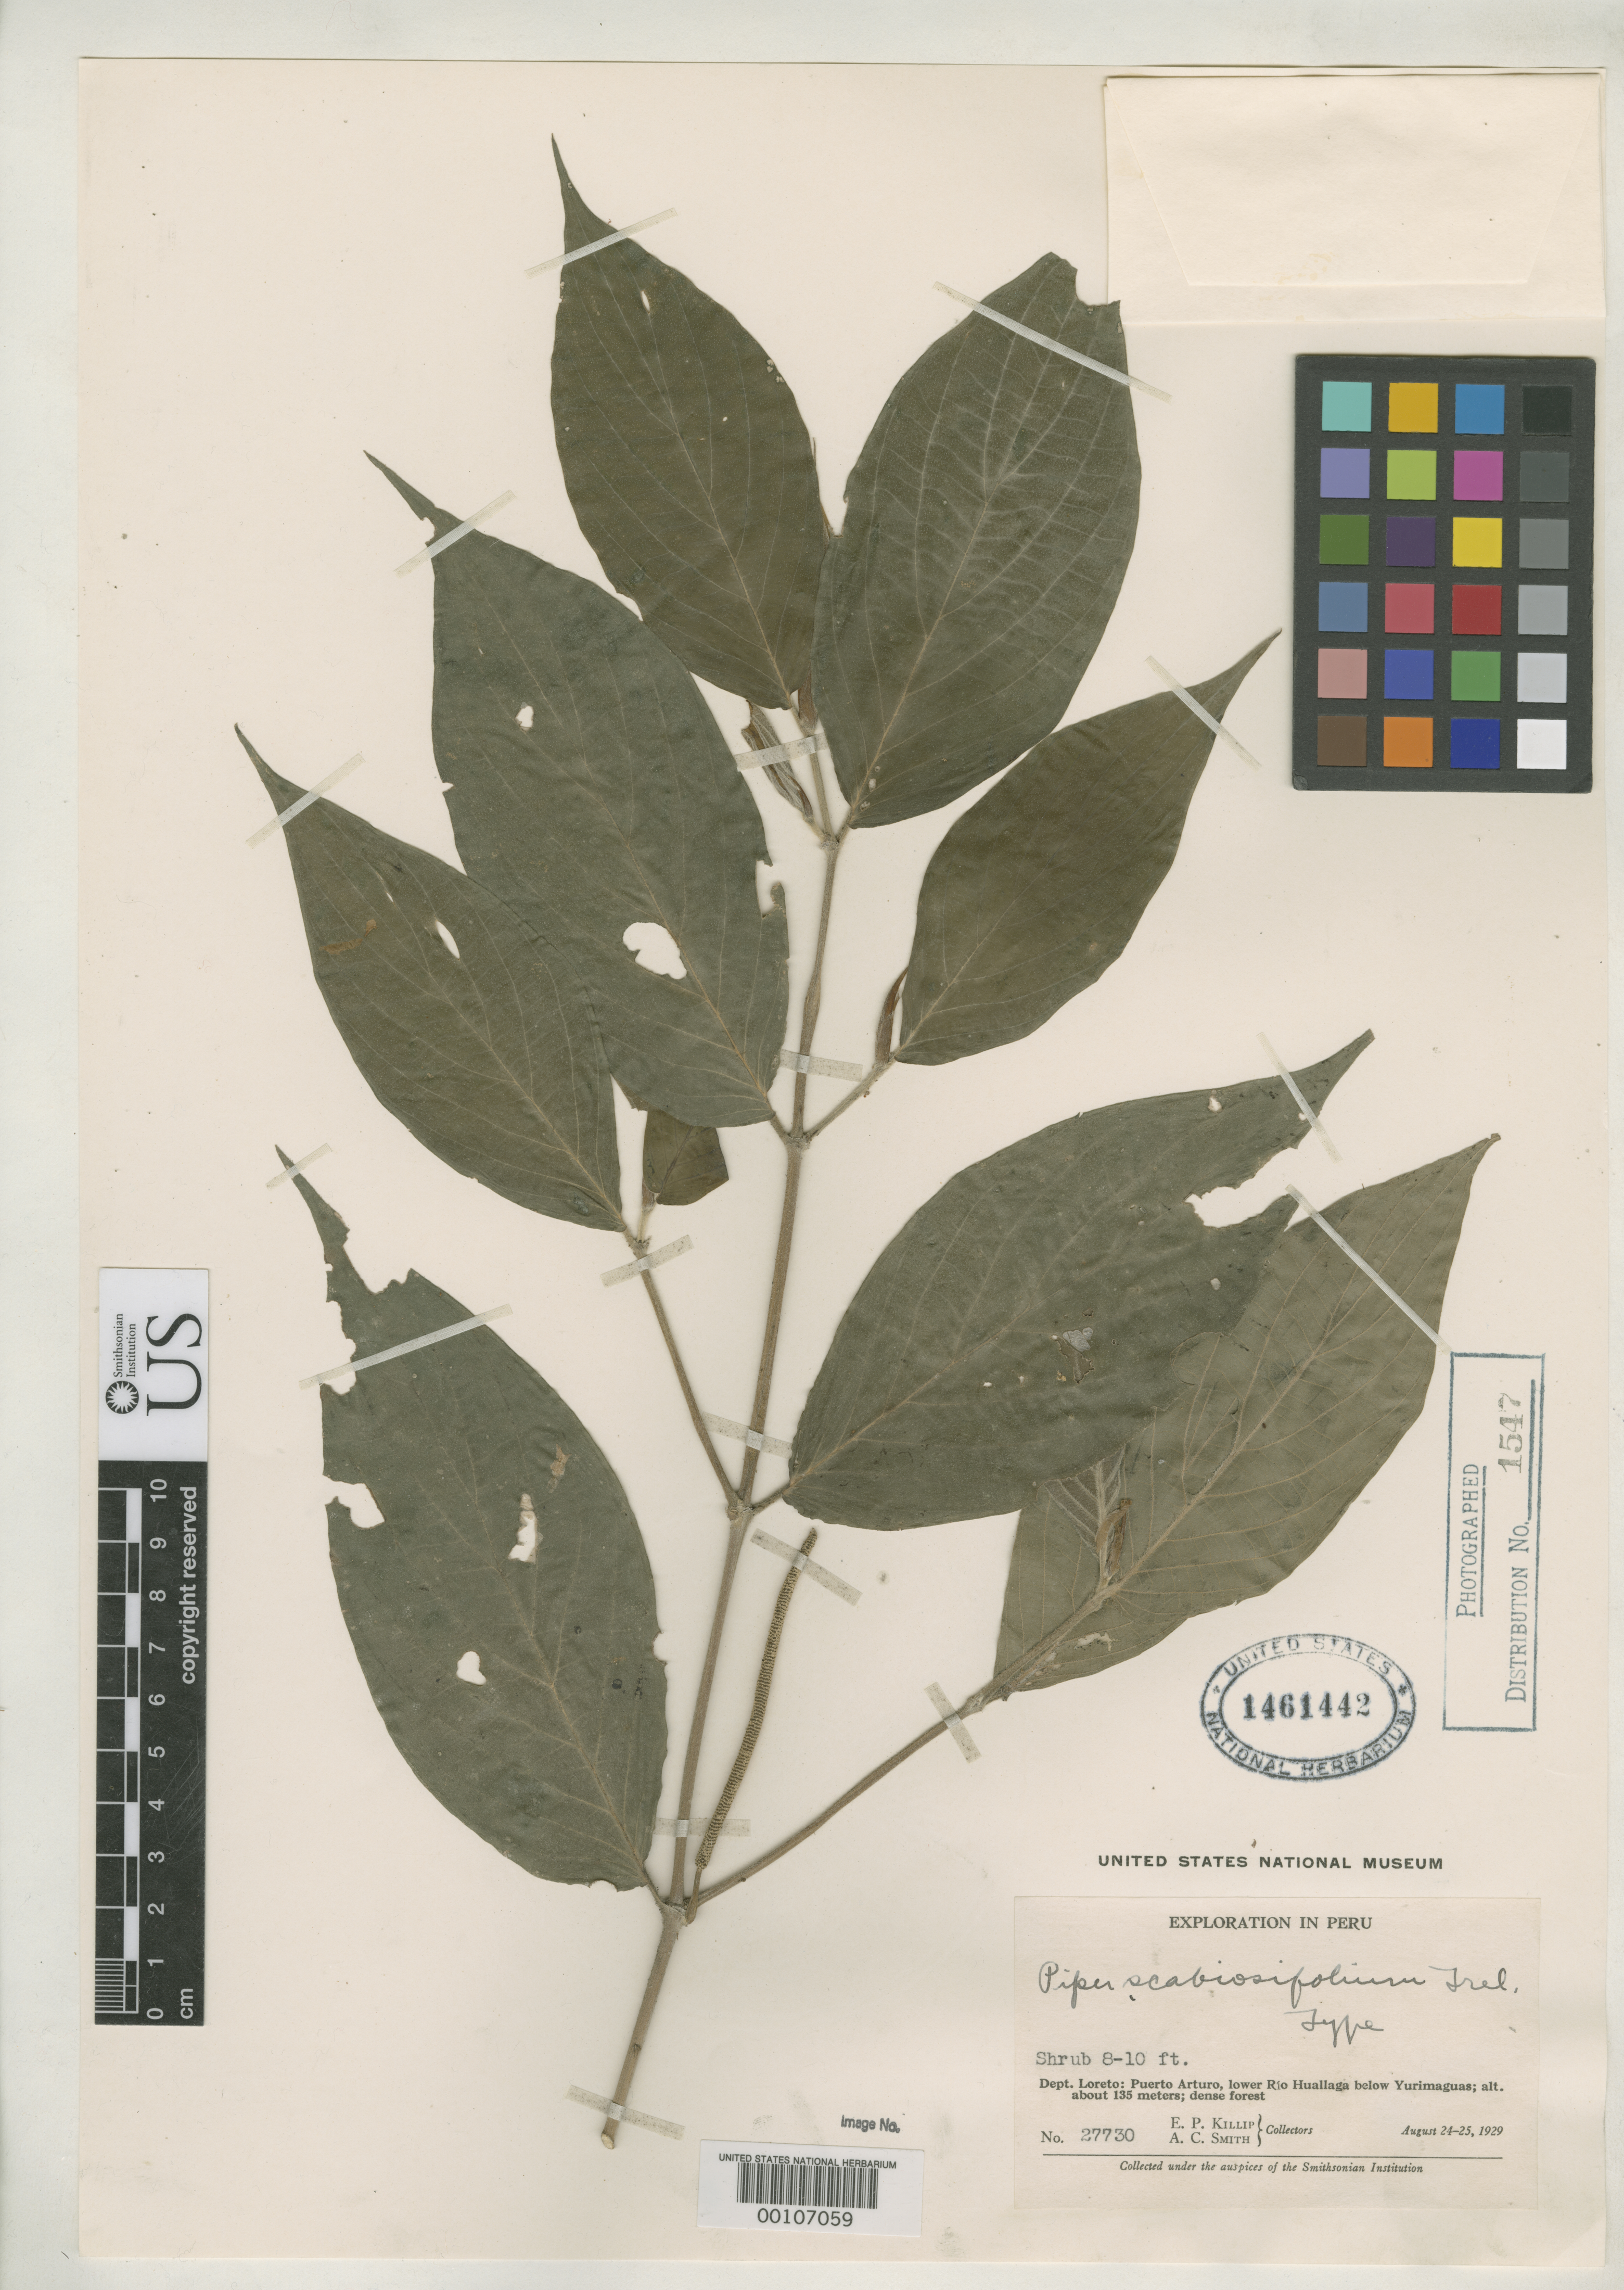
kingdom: Plantae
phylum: Tracheophyta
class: Magnoliopsida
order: Piperales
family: Piperaceae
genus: Piper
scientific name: Piper scabiosifolium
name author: Trel. in J.F. Macbr.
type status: Holotype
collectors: E. P. Killip & A. C. Smith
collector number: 27730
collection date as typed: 24 Aug 1929 to 25 Aug 1929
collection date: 1929-08-24/1929-08-25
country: Peru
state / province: Loreto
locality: Puerto Arturo, Rio Huallaga below Yurimaguas.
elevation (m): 135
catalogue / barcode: US 1461442